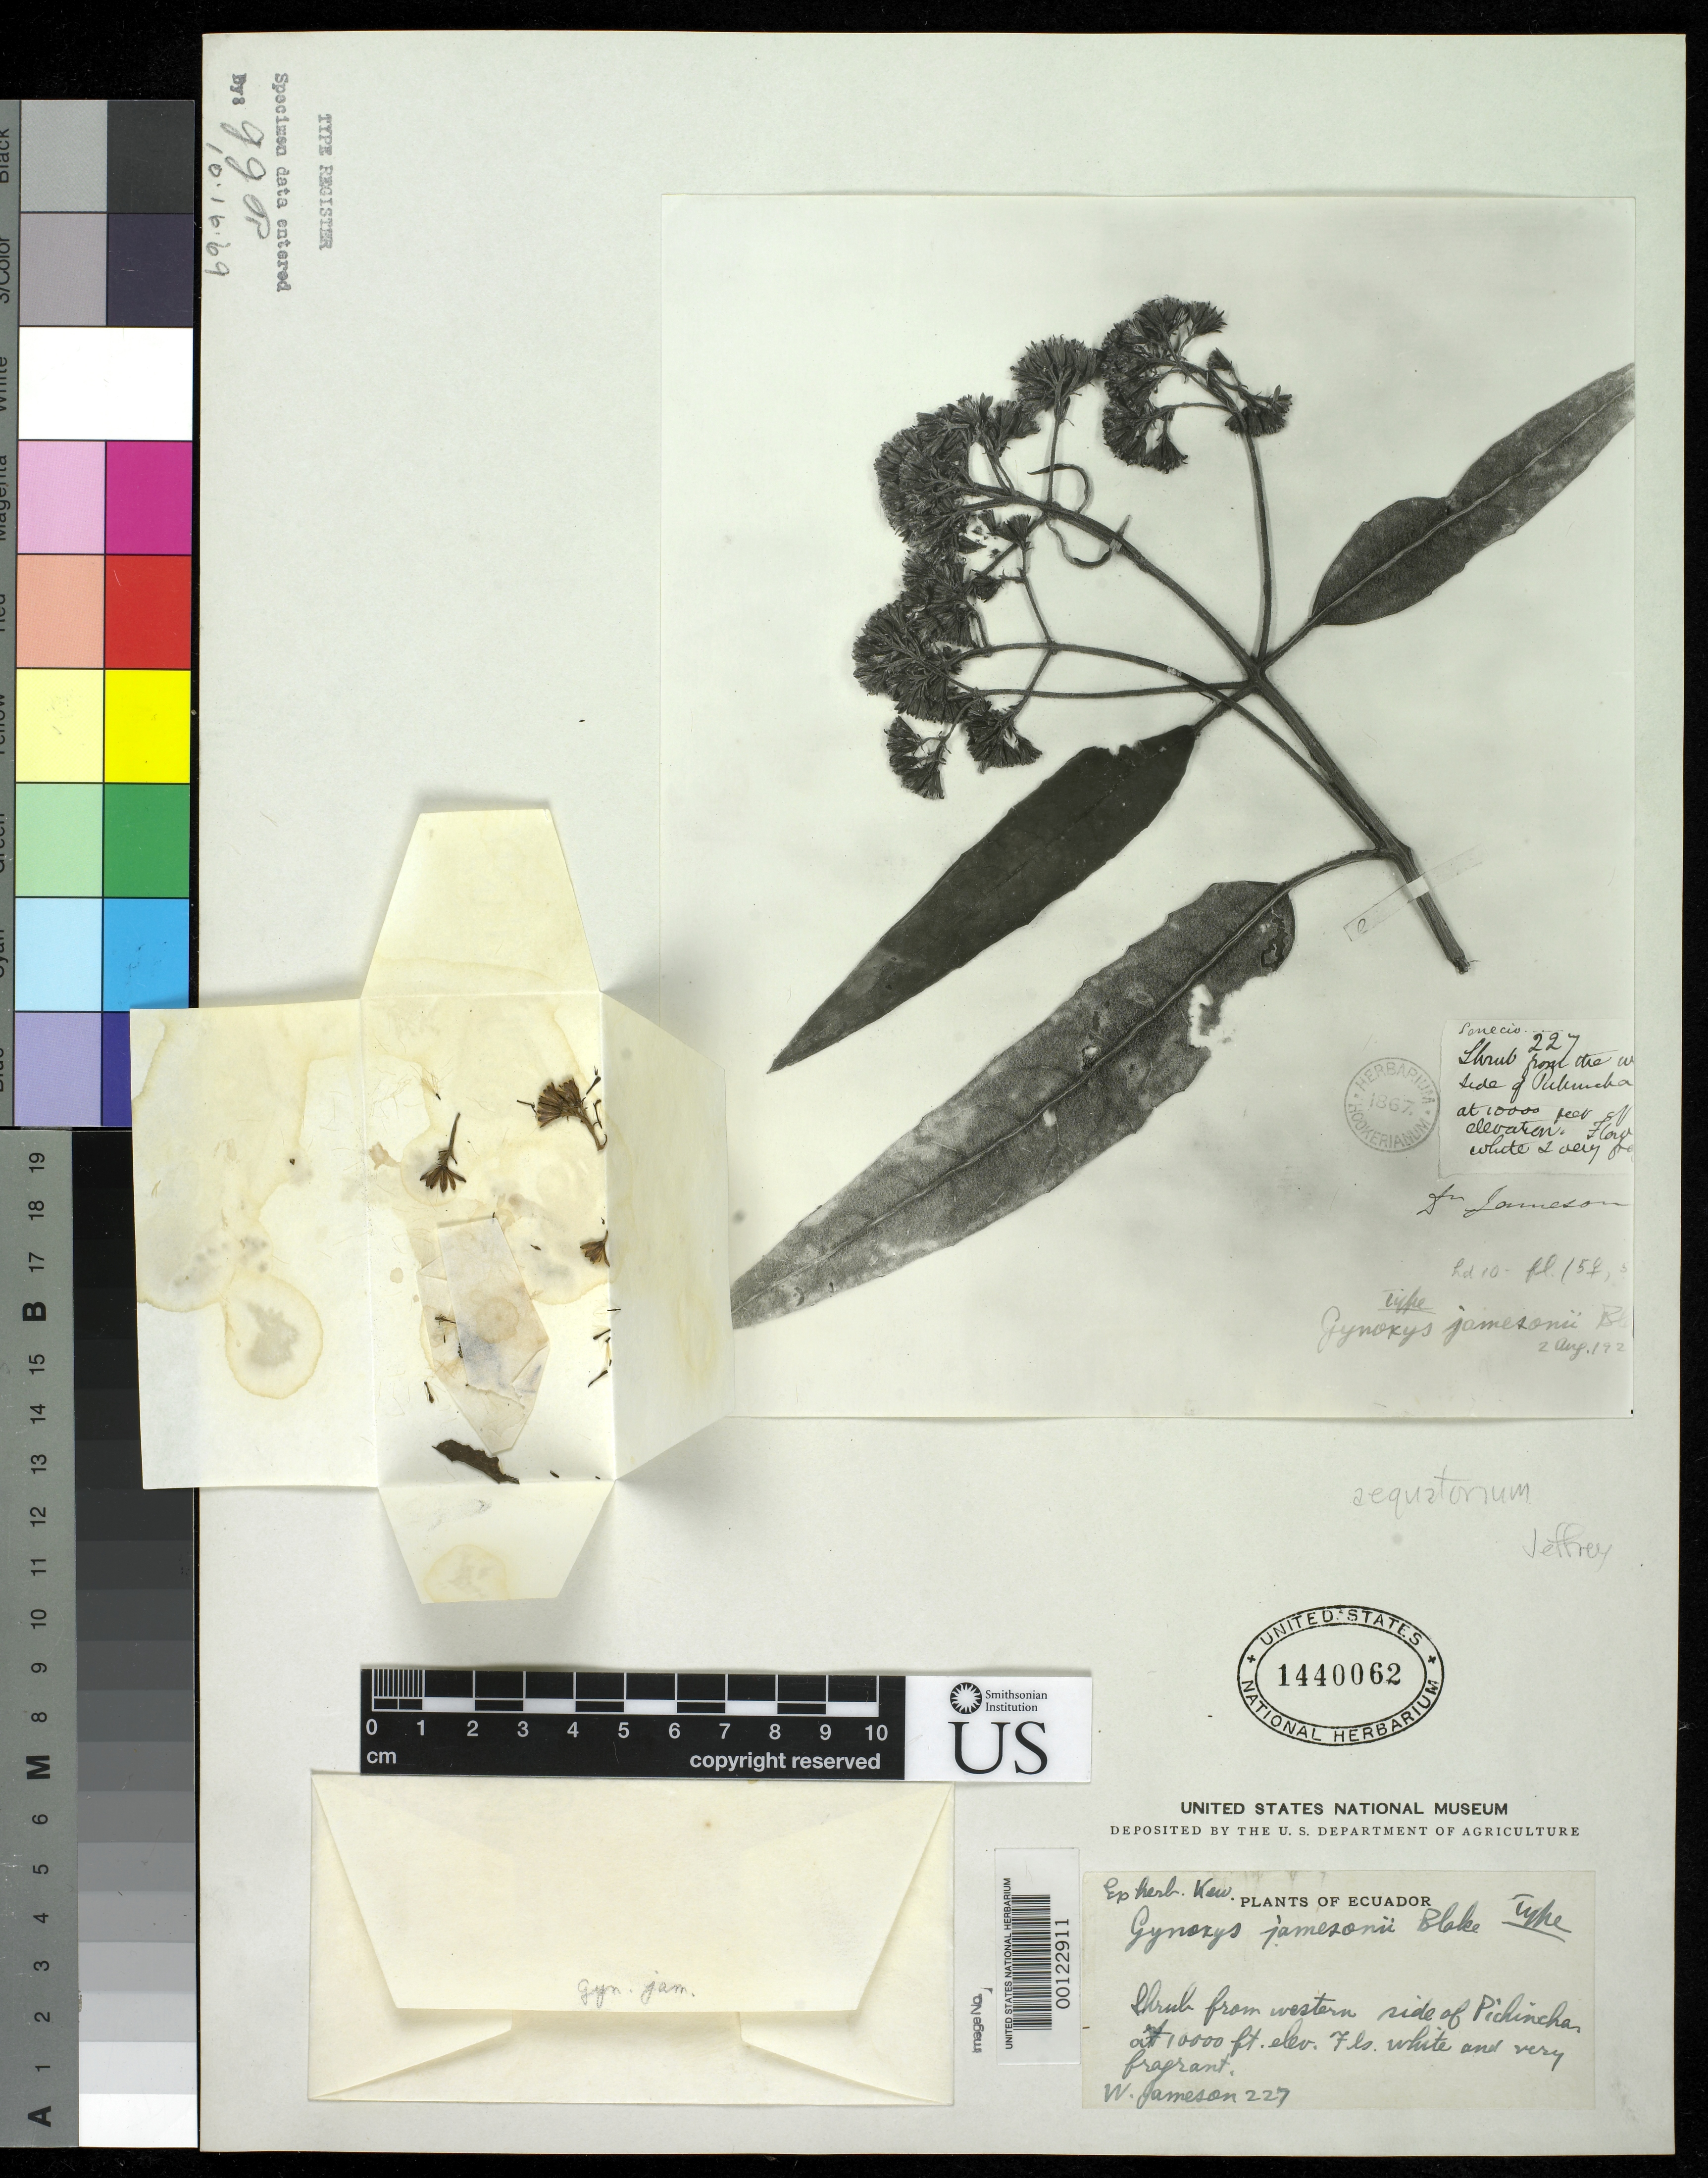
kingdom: Plantae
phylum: Tracheophyta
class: Magnoliopsida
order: Asterales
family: Asteraceae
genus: Gynoxys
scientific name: Gynoxys jamesonii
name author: S.F. Blake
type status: Type Fragment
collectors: W. Jameson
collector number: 227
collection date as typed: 02 Aug 1928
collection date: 1928-08-02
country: Ecuador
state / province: Pichincha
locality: Mount Pichincha.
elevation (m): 3050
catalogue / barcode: US 1440062